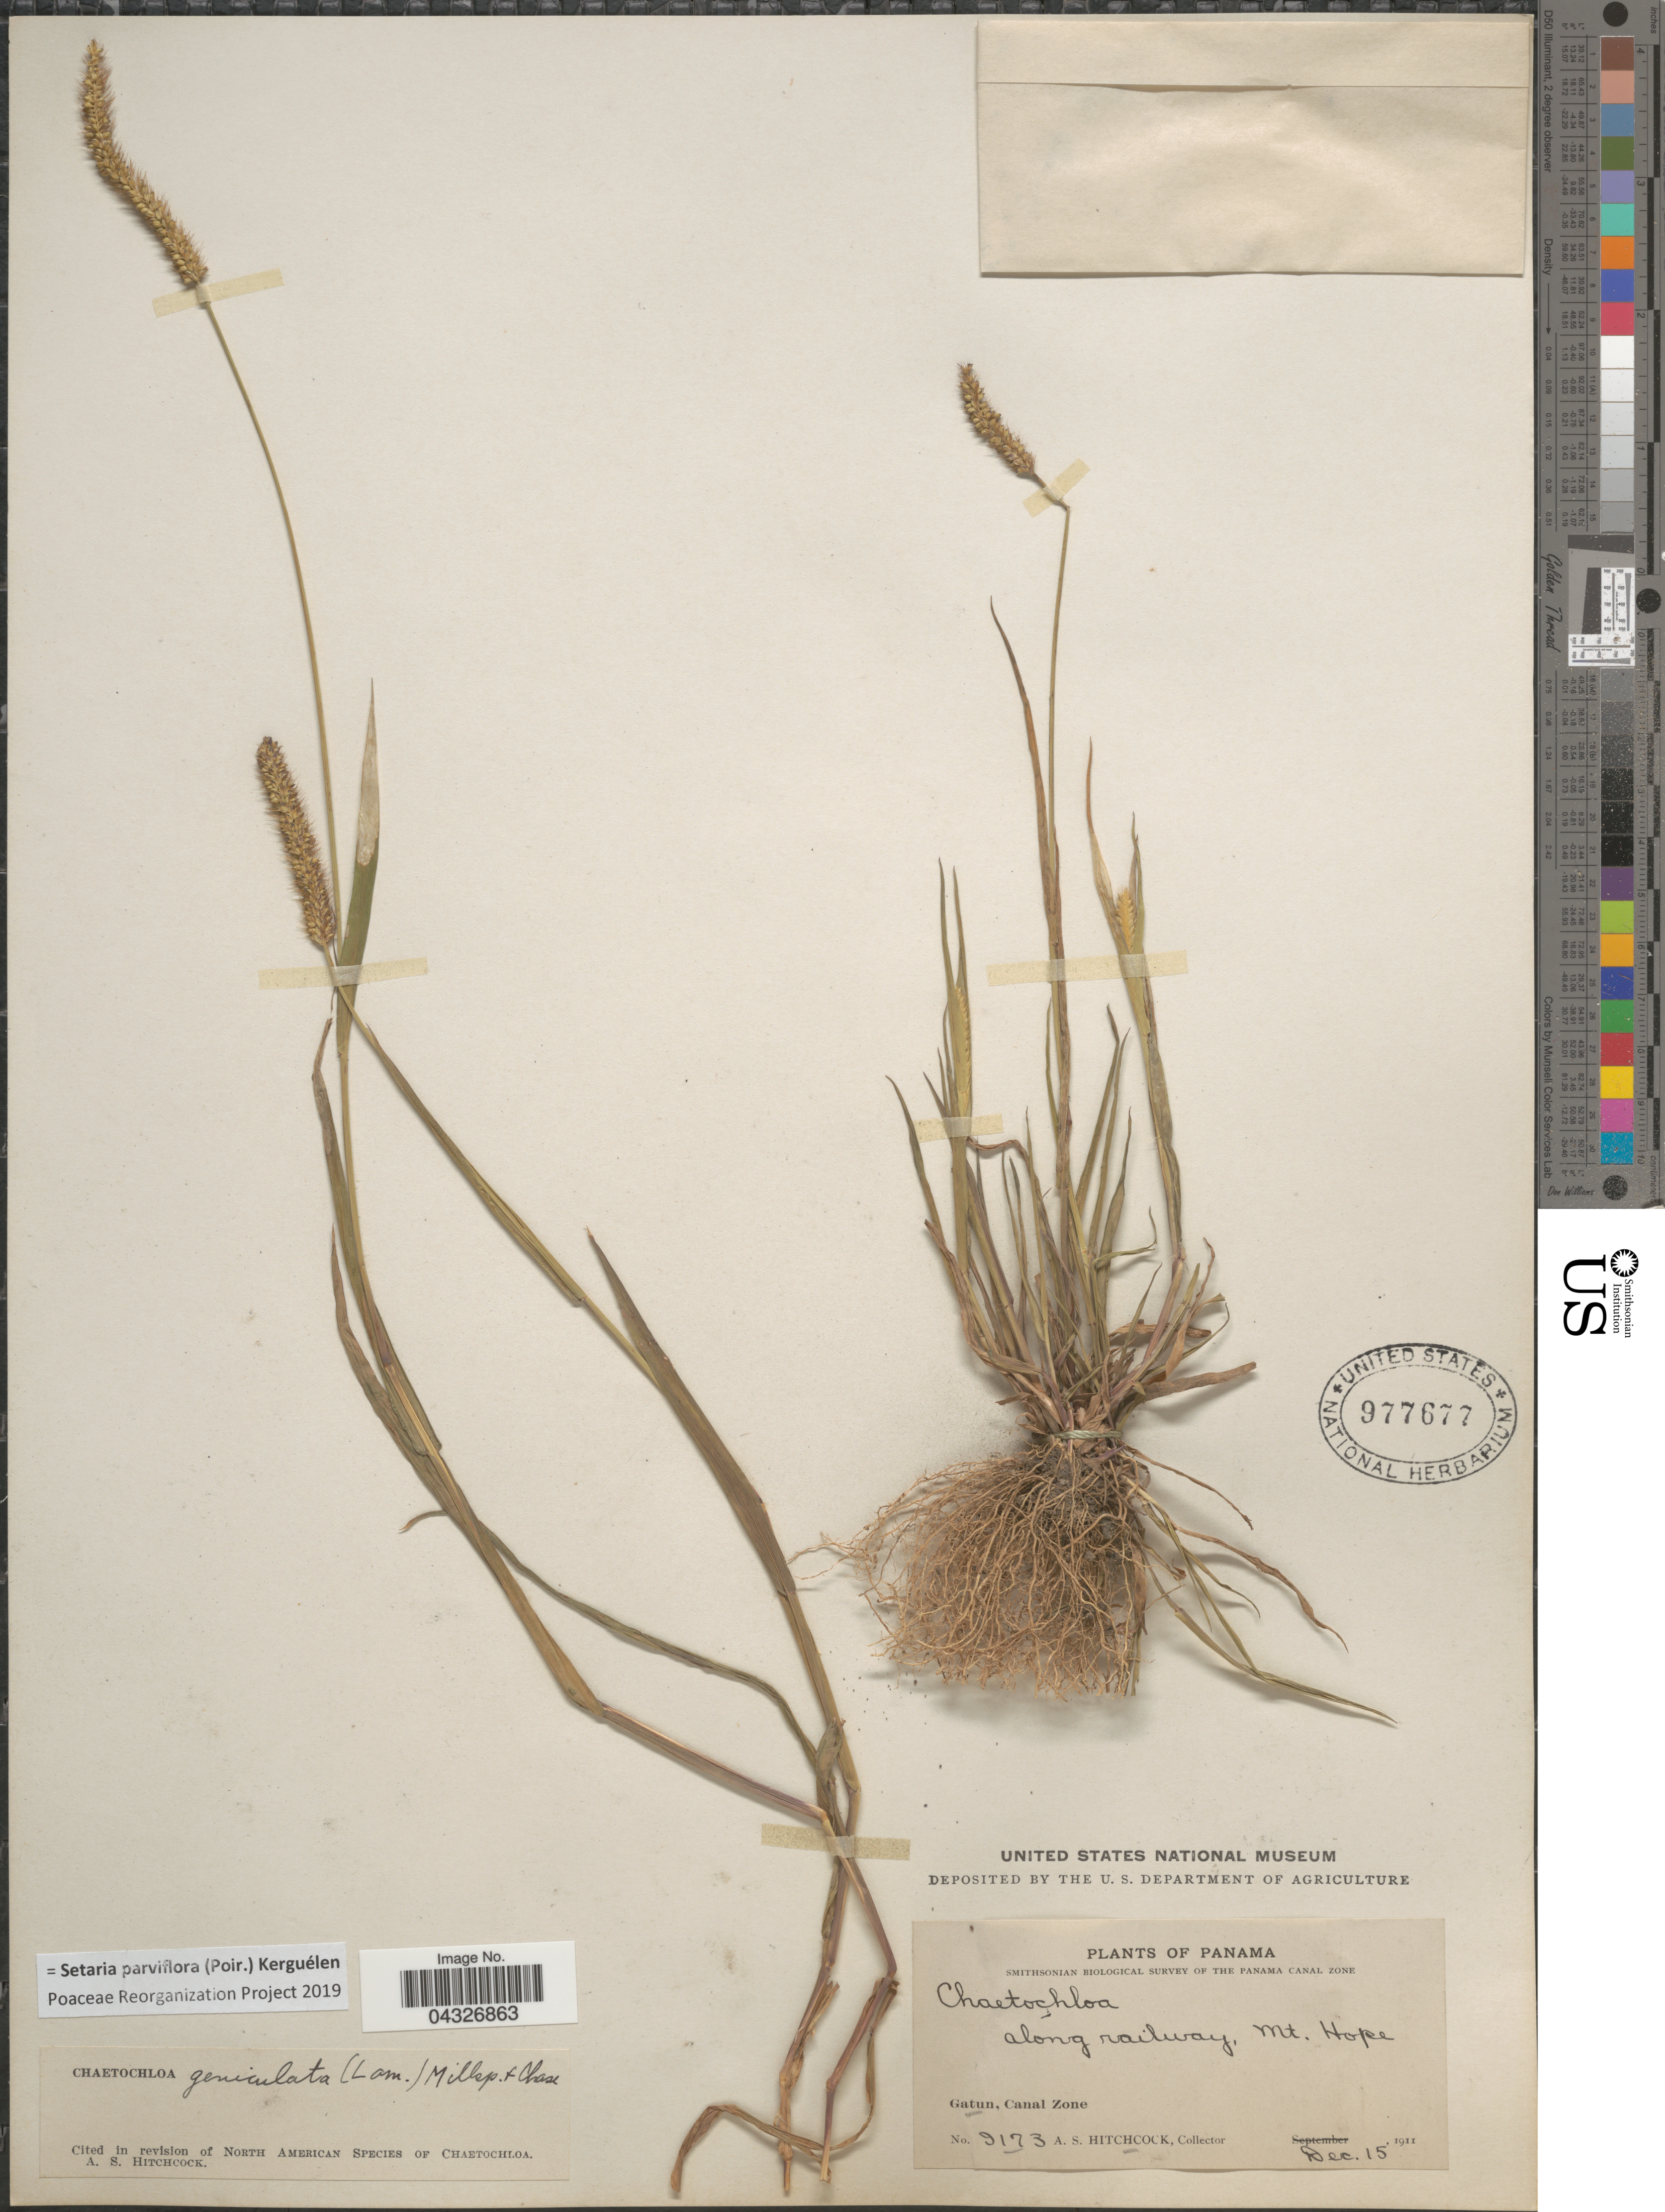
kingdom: Plantae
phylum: Tracheophyta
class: Liliopsida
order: Poales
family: Poaceae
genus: Setaria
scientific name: Setaria parviflora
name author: (Poir.) Kerguélen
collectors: A. S. Hitchcock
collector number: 9173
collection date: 1911-12-15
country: Panama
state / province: Colón / Panamá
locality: Smithsonian Biological Survey of the Panama Canal Zone. Along railway, Mt. Hope. Gatun, Canal Zone.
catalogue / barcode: US 977677